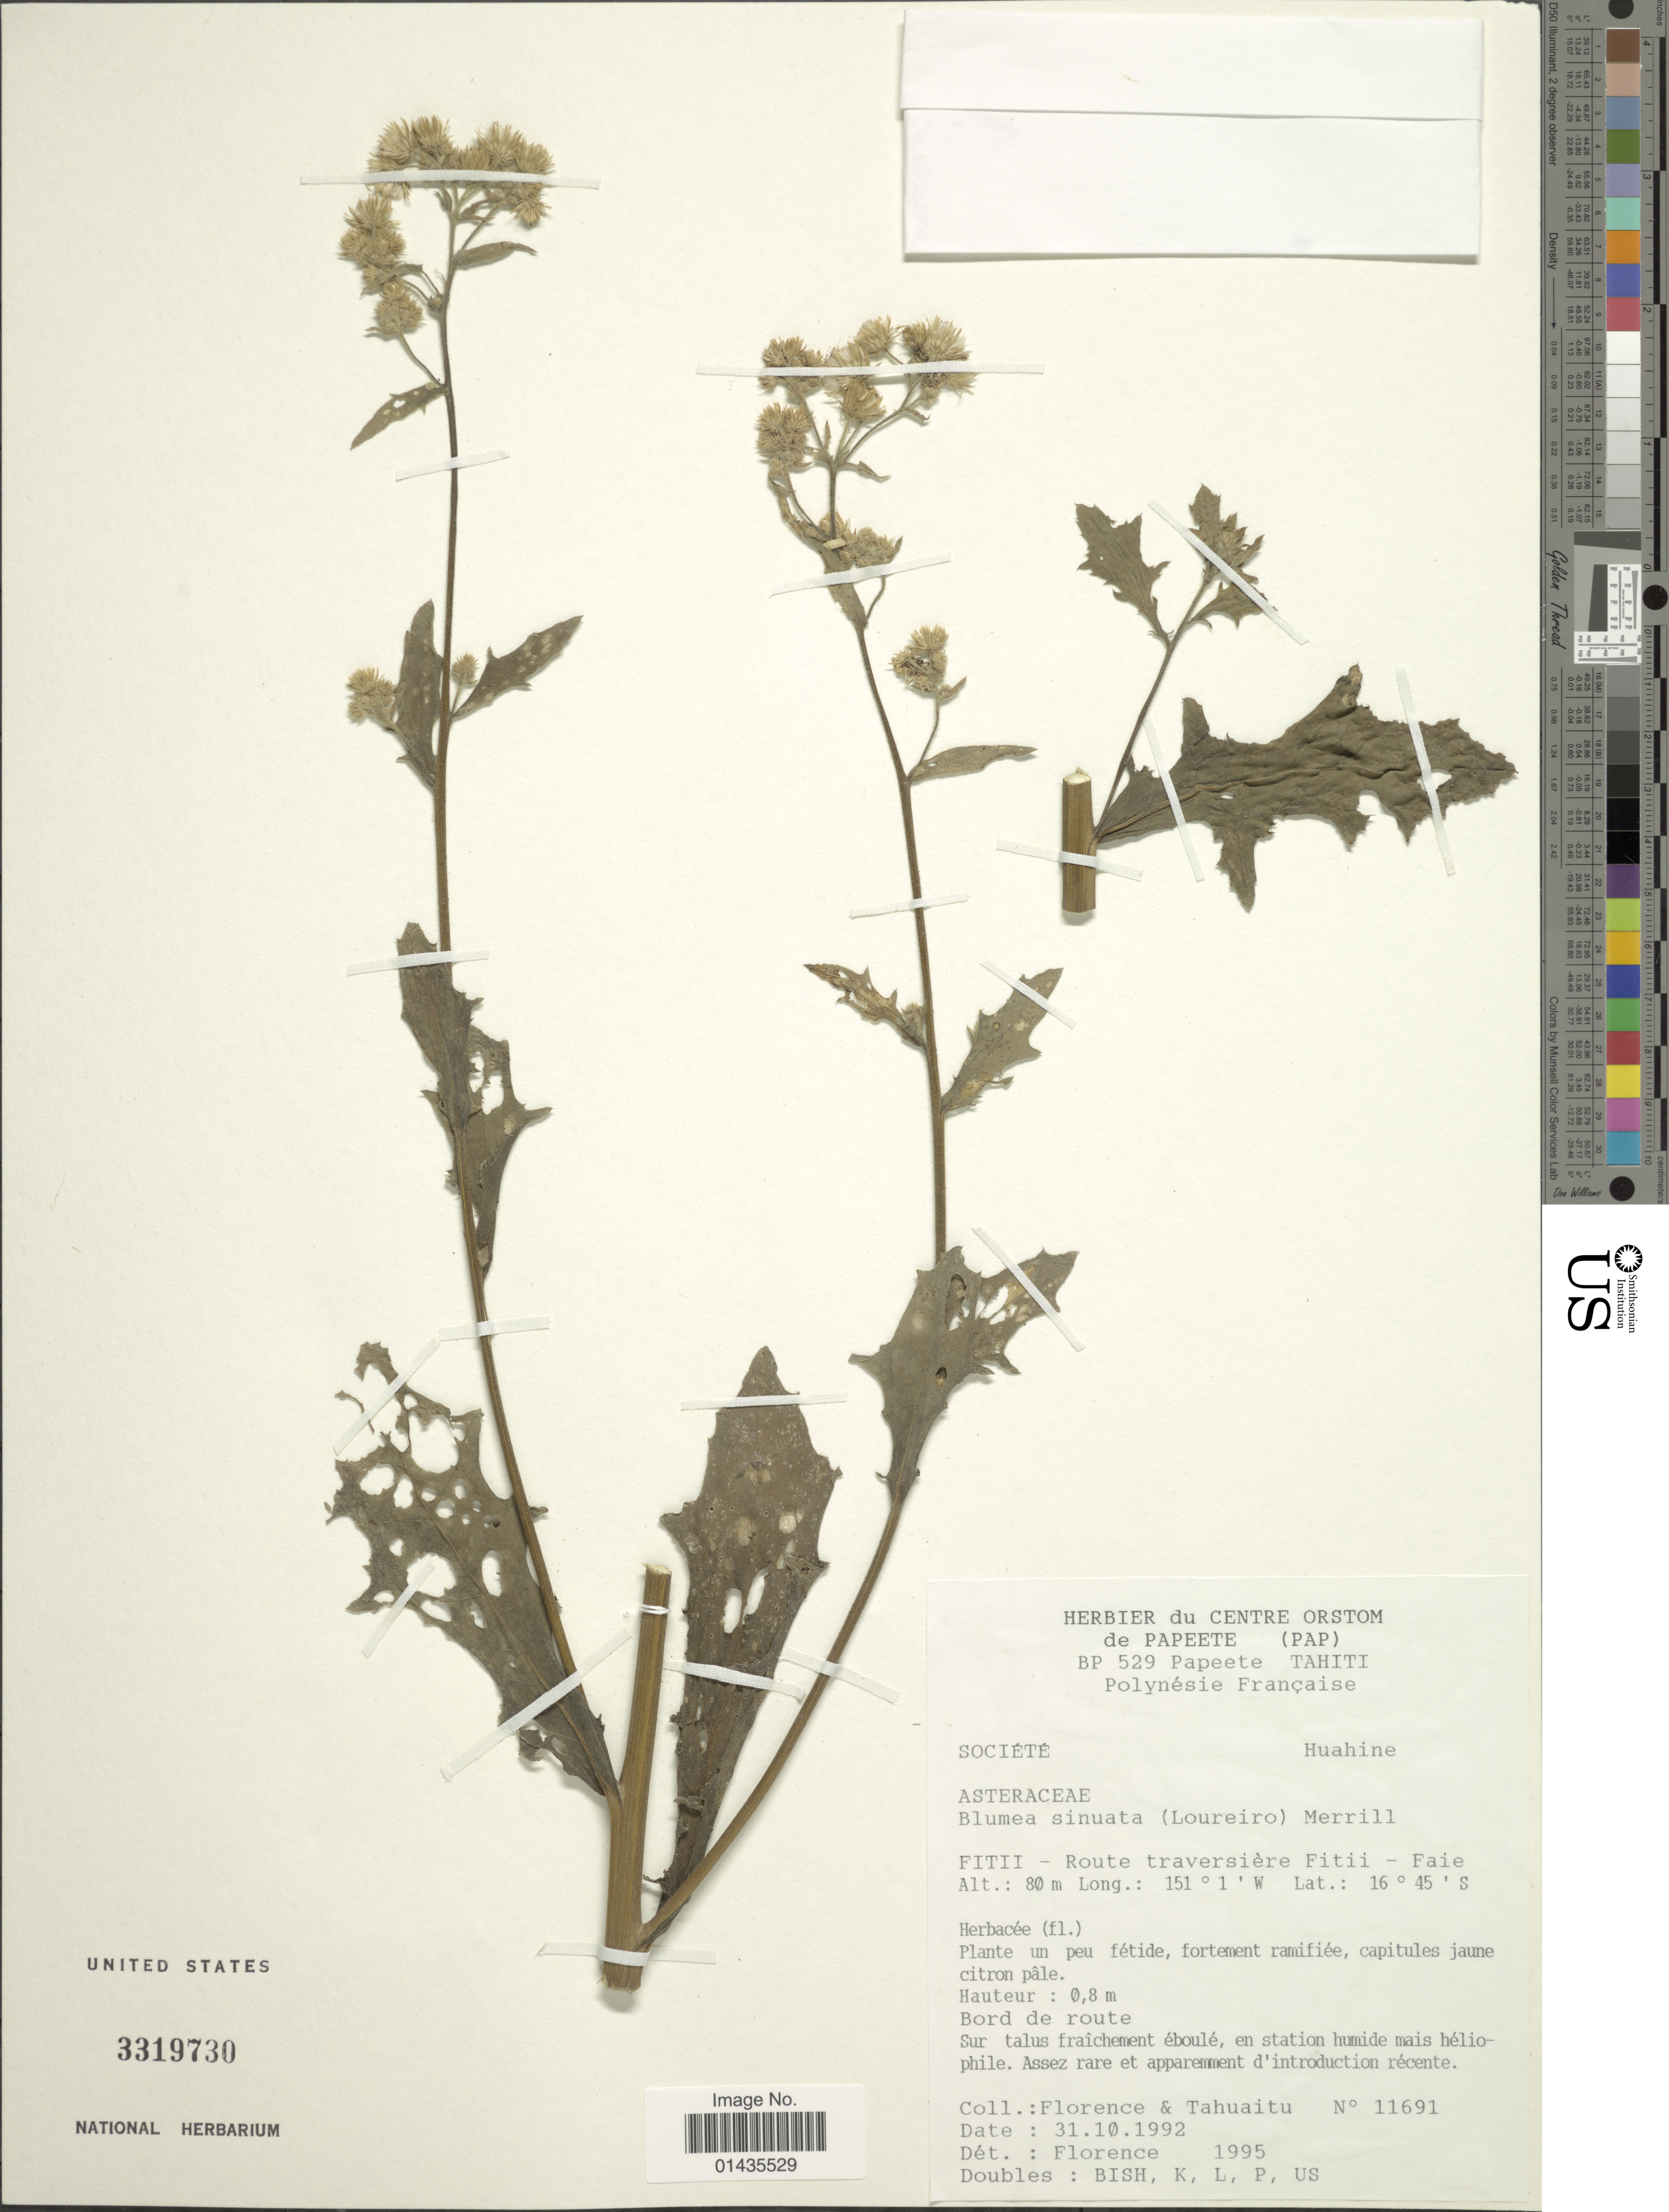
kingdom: Plantae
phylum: Tracheophyta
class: Magnoliopsida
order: Asterales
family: Asteraceae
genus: Blumea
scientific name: Blumea sinuata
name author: (Lour.) Merr.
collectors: -. Florence & -. Tahuaitu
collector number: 11691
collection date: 1992-10-31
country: French Polynesia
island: Huahine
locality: Societe, Huahine, Fitii, Route traversiere Fitii, Faie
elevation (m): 80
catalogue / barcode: US 3319730